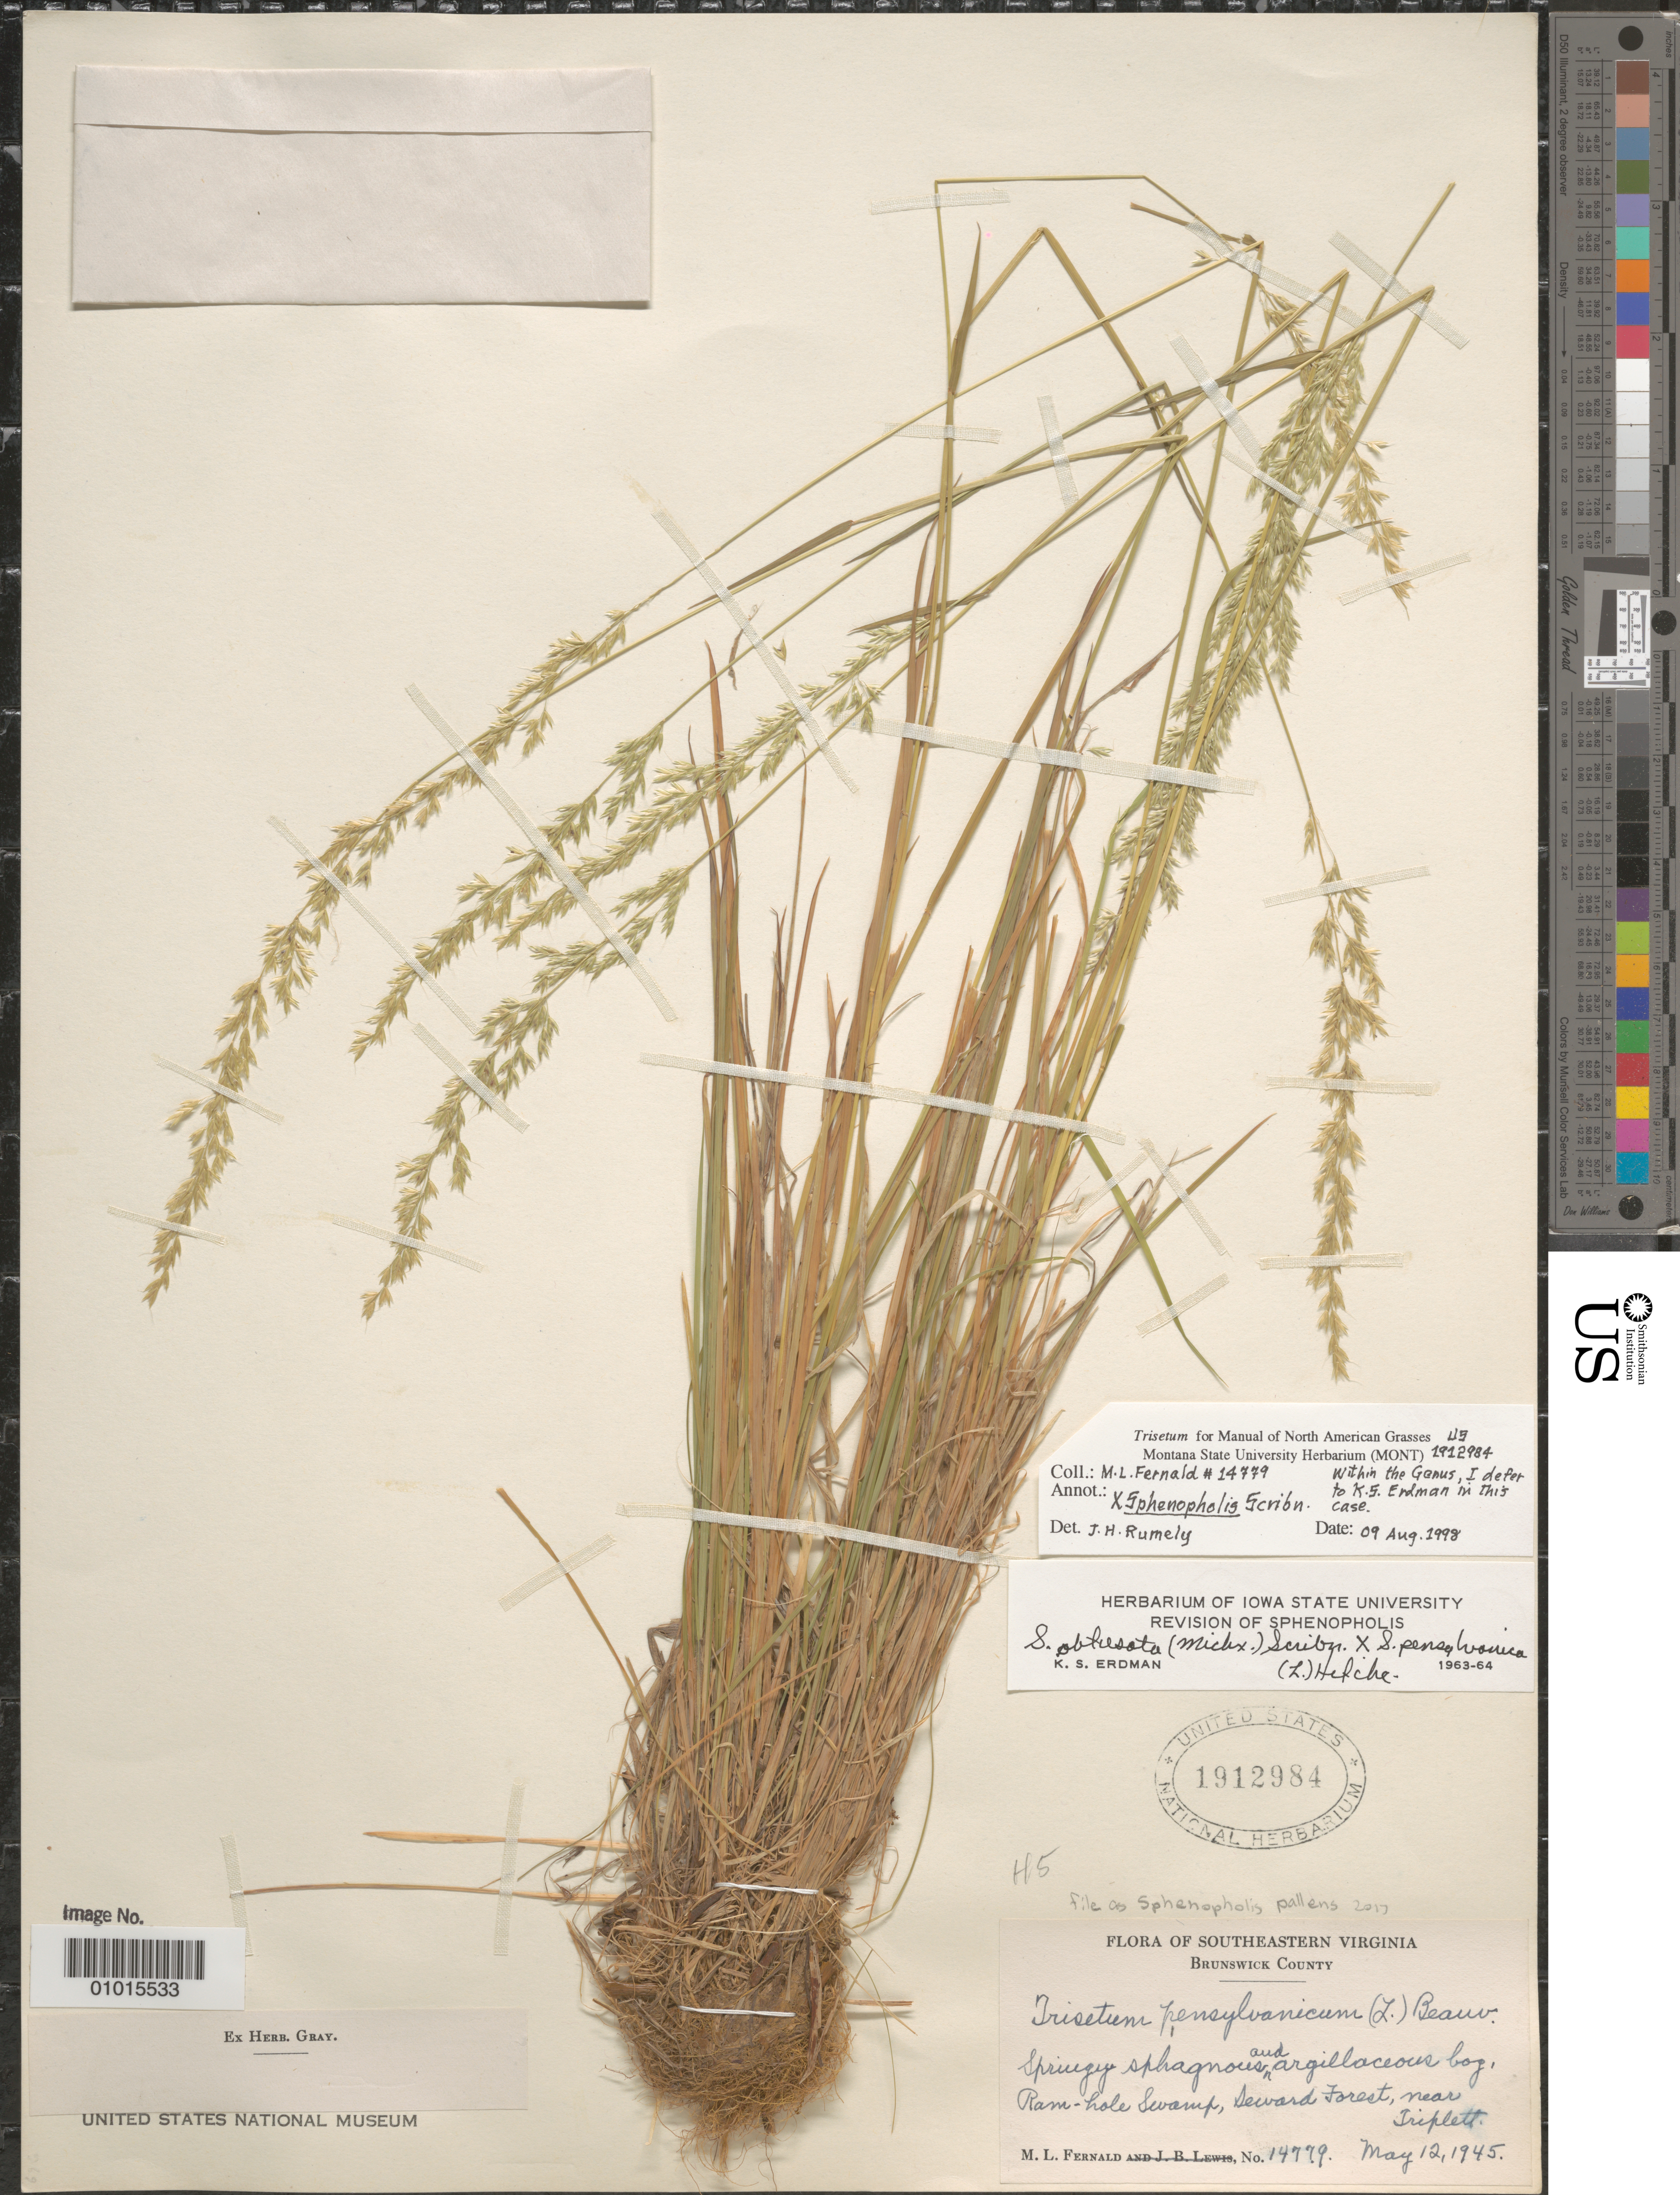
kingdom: Plantae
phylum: Tracheophyta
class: Liliopsida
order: Poales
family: Poaceae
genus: Sphenopholis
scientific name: Sphenopholis pallens (Biehler) Scribn., nom illeg.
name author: (Biehler) Scribn.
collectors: M. L. Fernald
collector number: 14779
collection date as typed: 12 May 1945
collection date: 1945-05-12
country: United States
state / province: Virginia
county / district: Brunswick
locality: Ram-hole swamp, Seward Forest, near Triplett.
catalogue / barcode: US 1912984